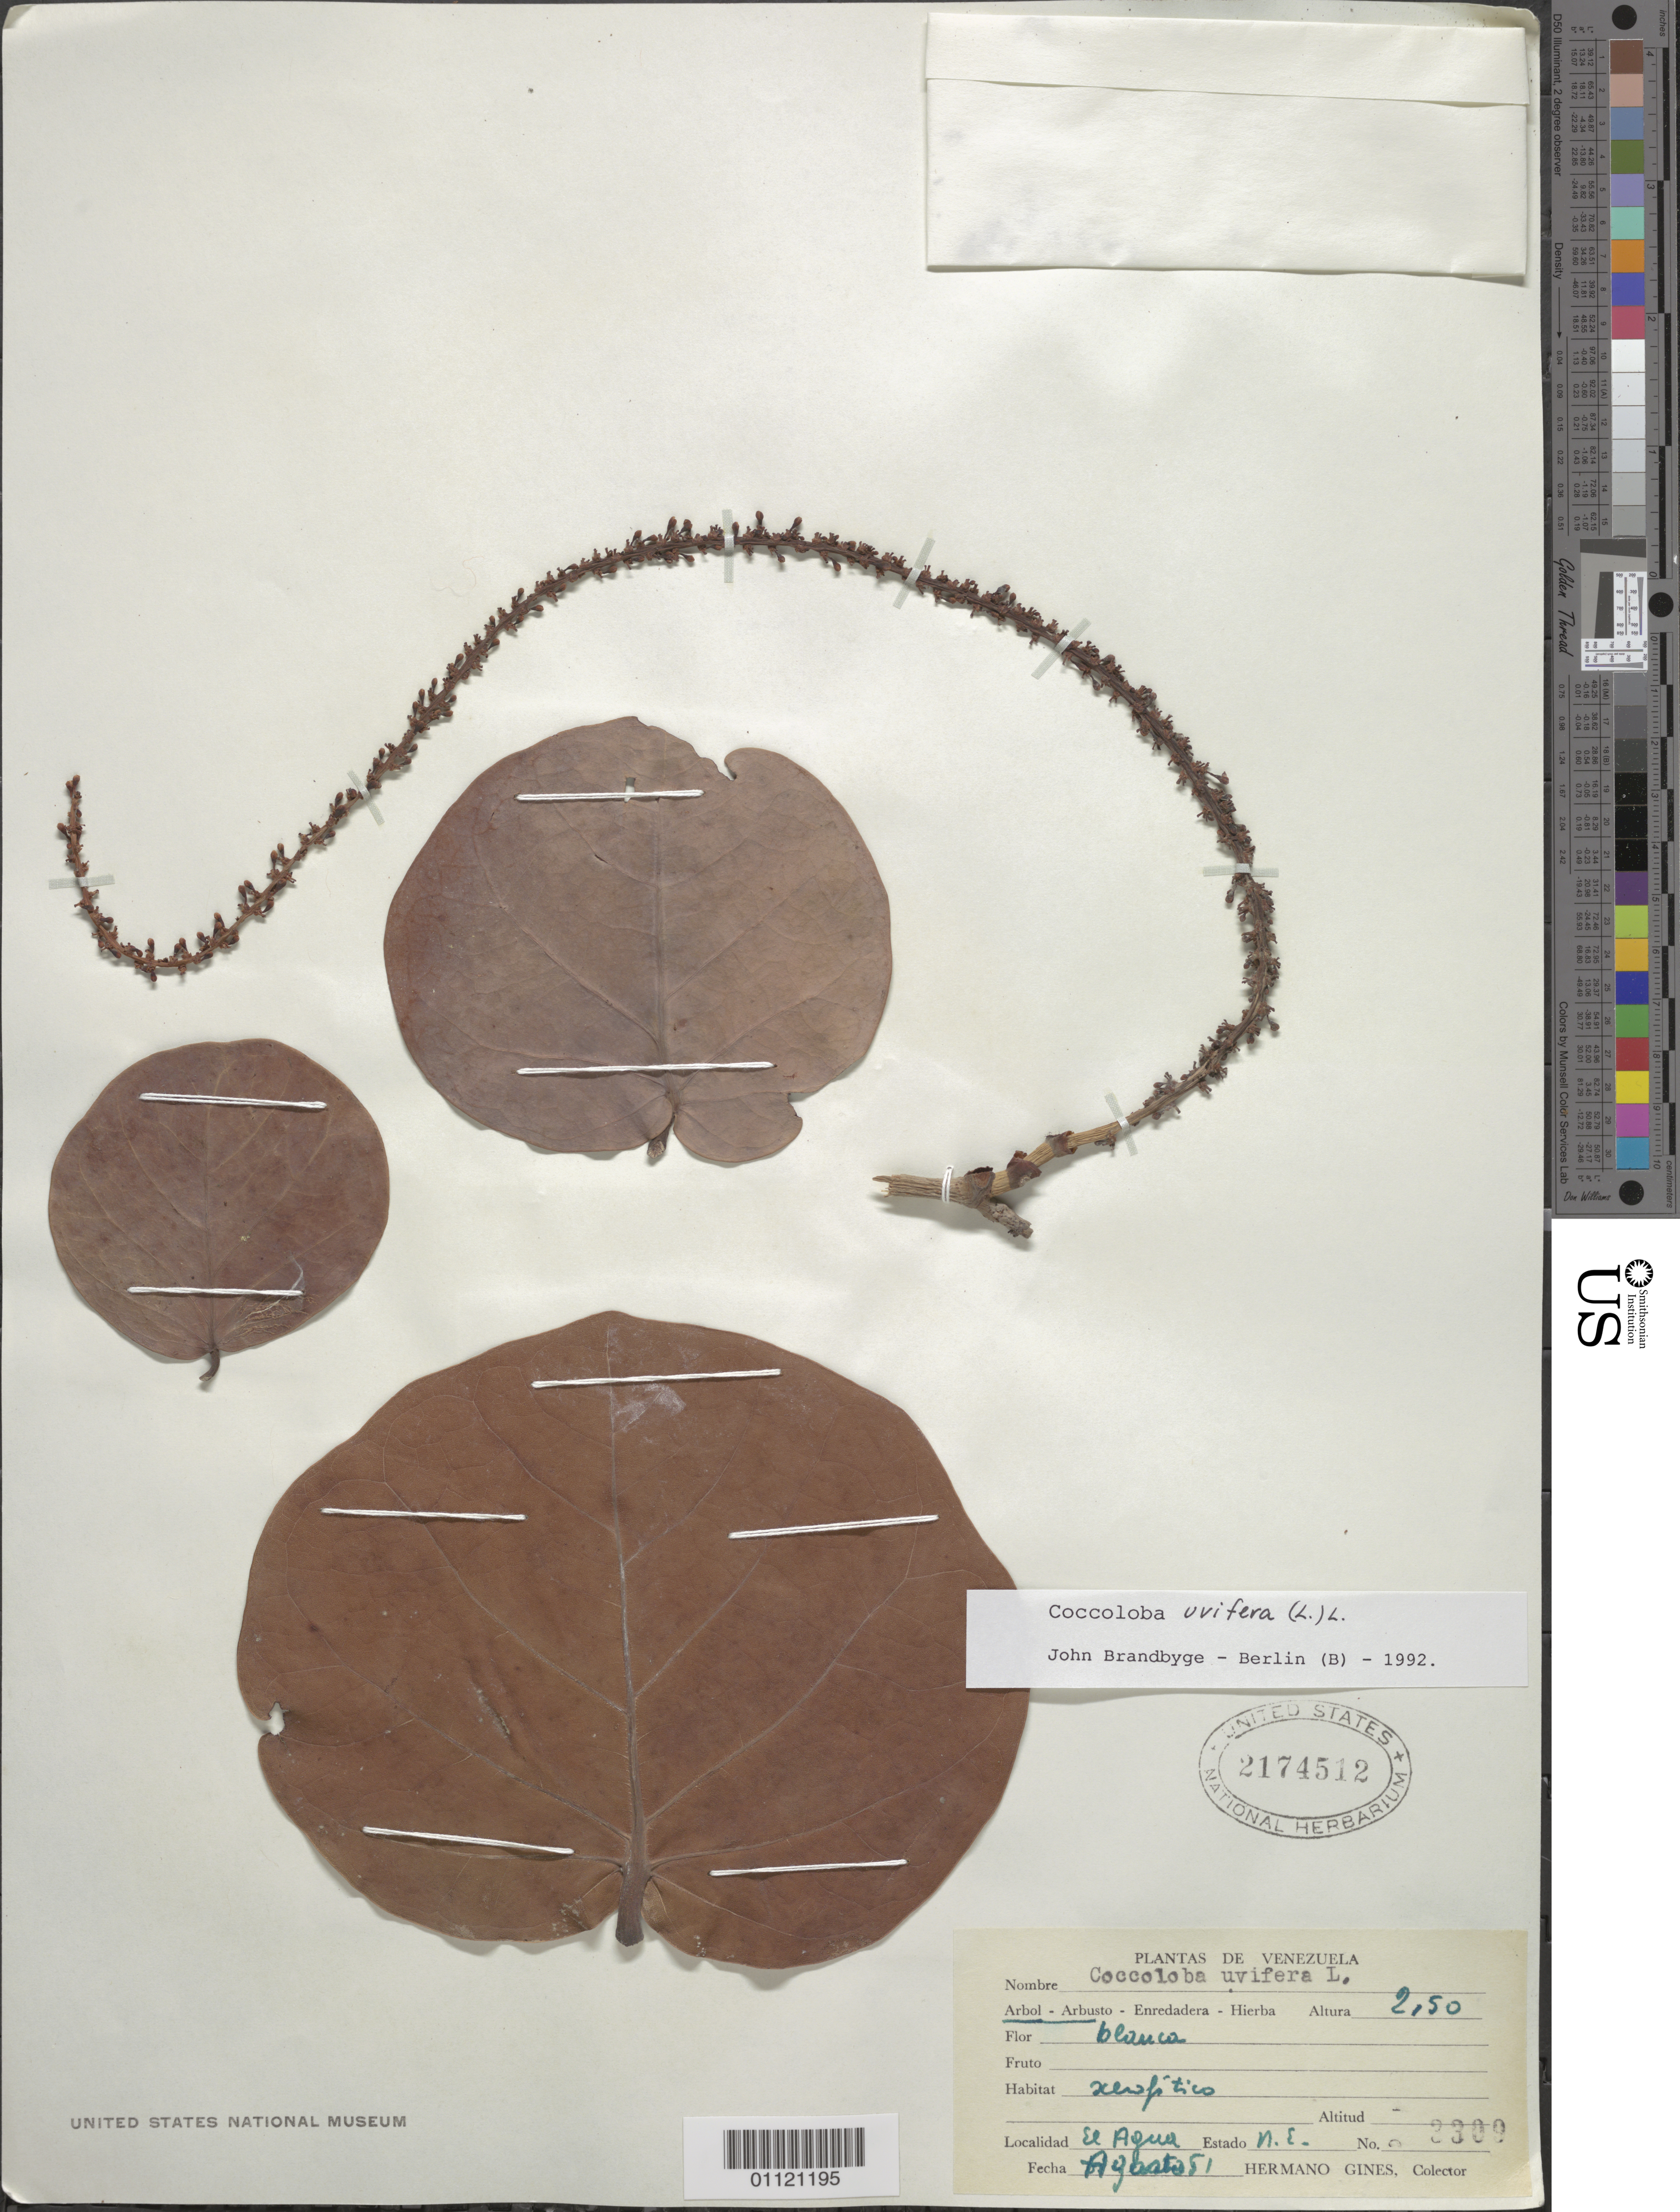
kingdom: Plantae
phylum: Tracheophyta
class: Magnoliopsida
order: Caryophyllales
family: Polygonaceae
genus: Coccoloba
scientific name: Coccoloba uvifera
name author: L.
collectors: Bro. Gines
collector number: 3309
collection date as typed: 01 Aug 1951 to 31 Aug 1951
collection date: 1951-08-01/1951-08-31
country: Venezuela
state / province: Nueva Esparta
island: Margarita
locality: El Agua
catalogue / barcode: US 2174512